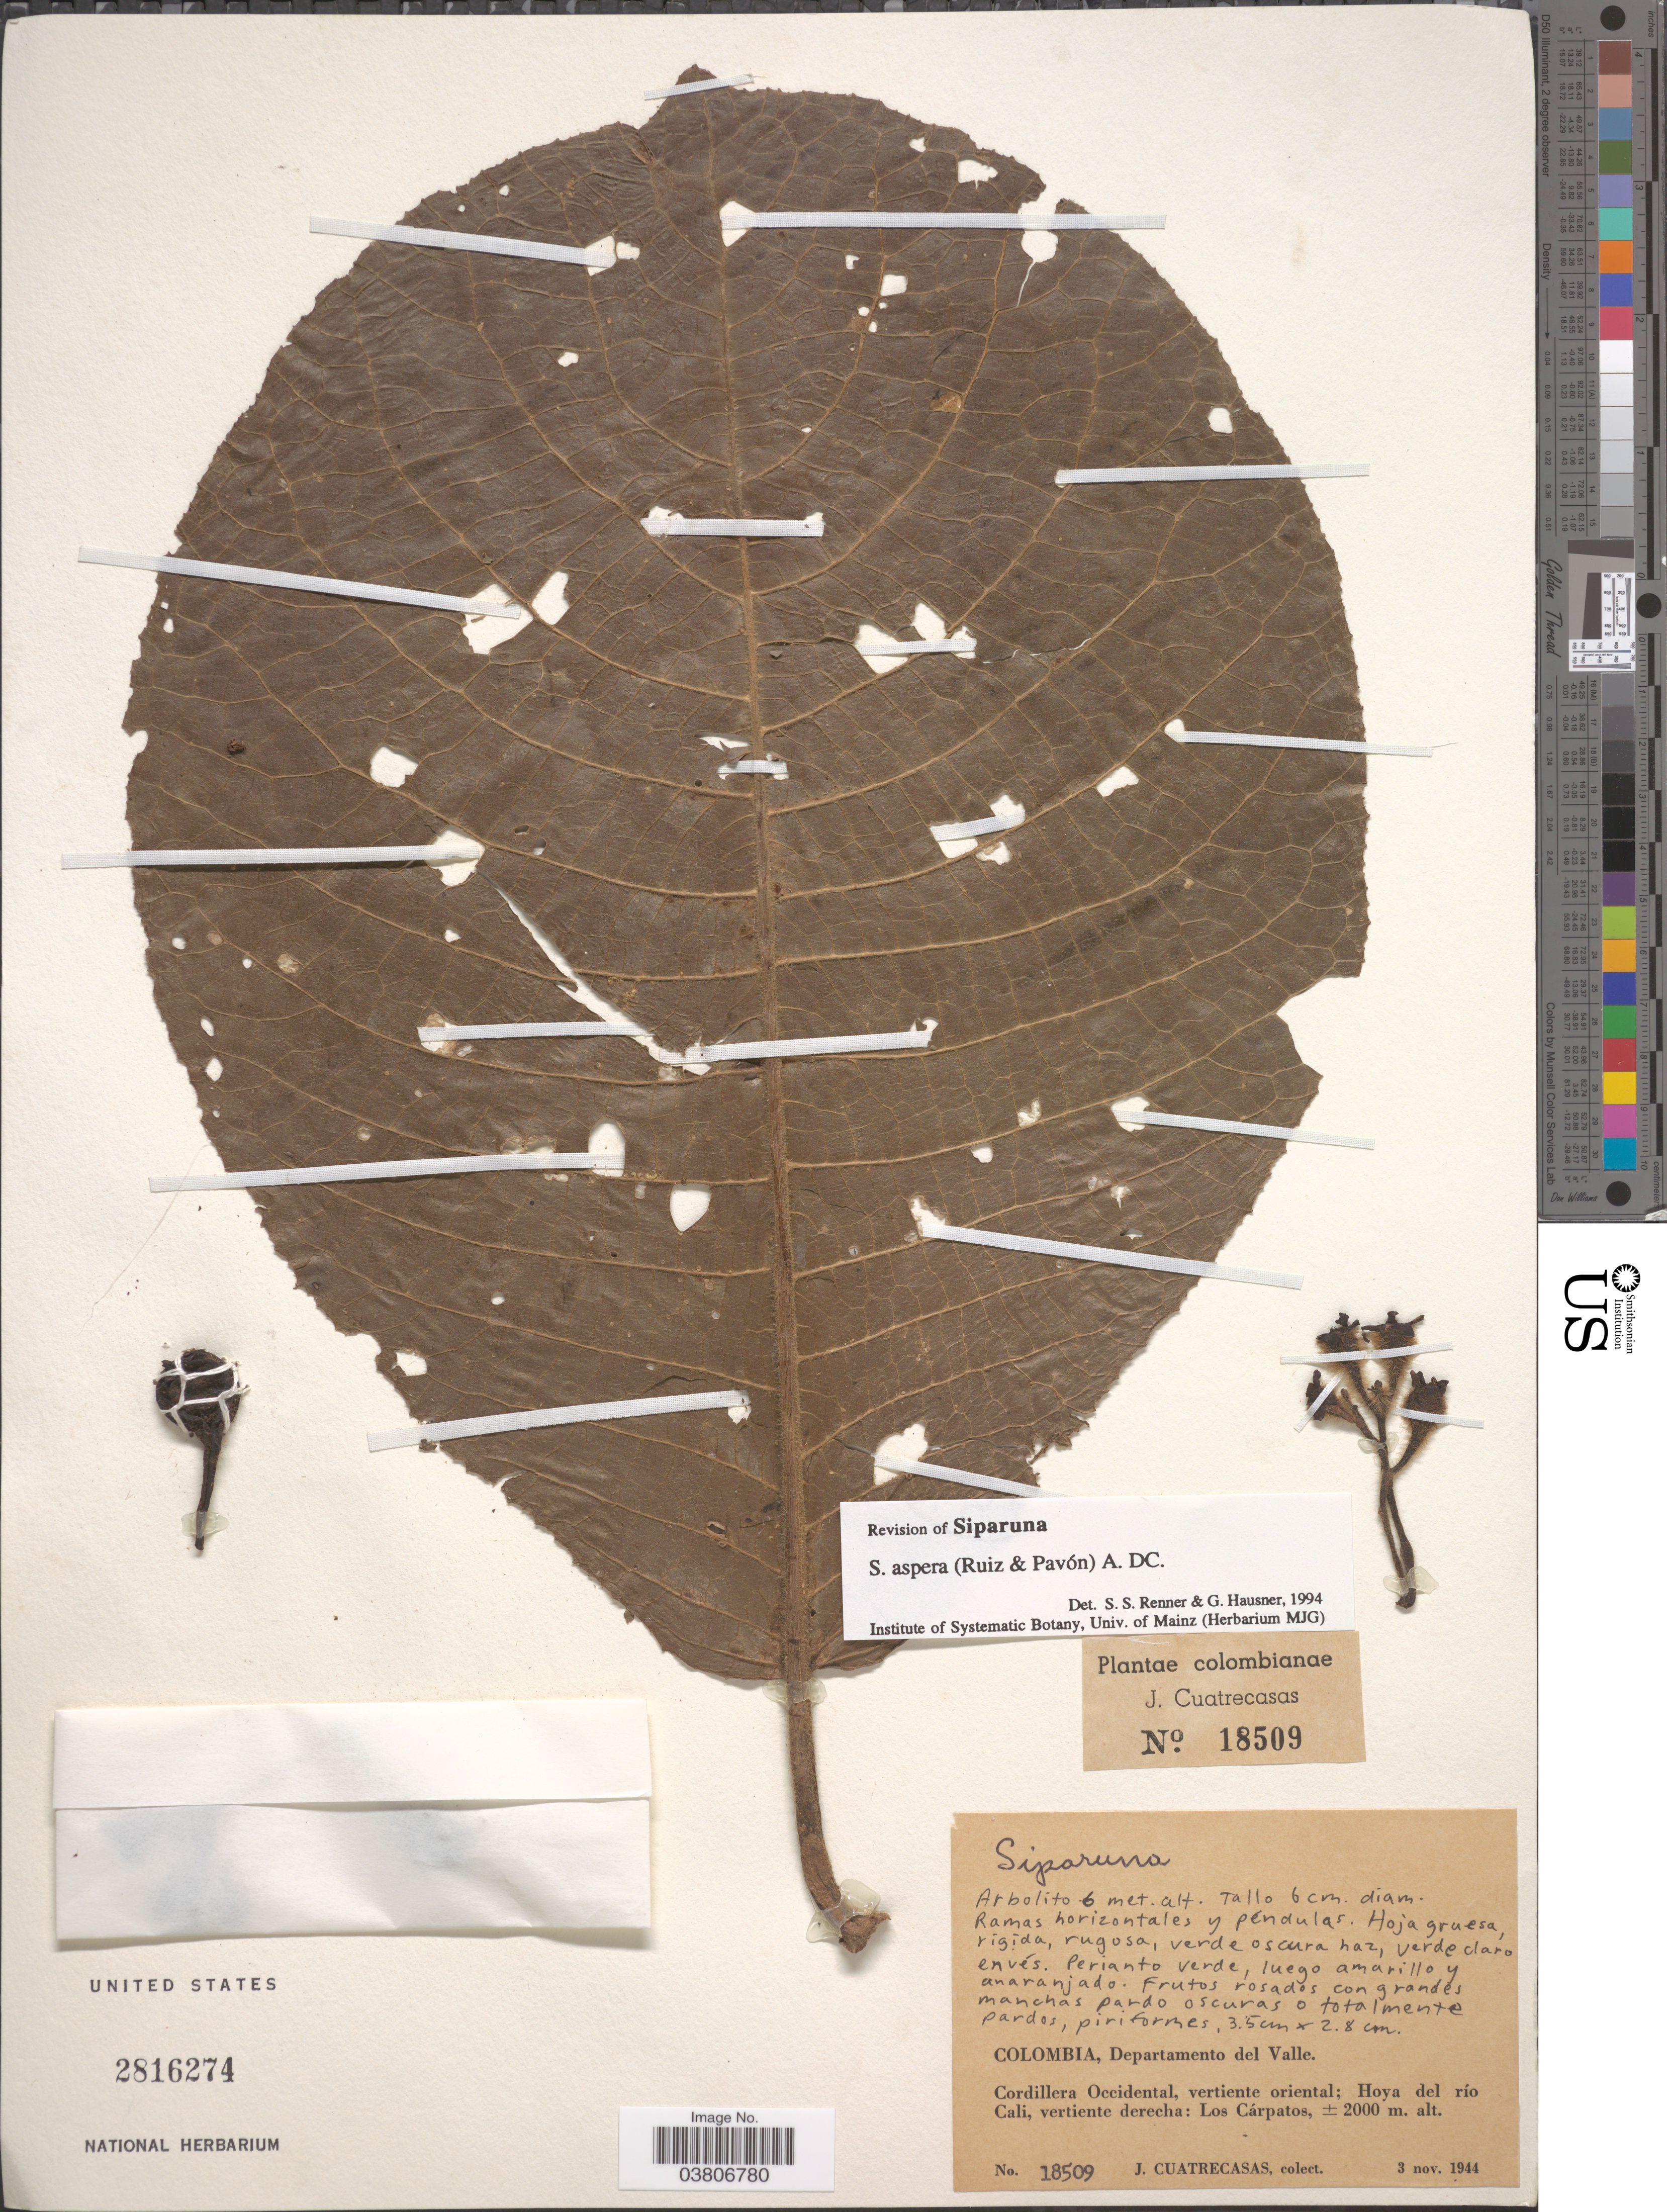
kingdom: Plantae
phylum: Tracheophyta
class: Magnoliopsida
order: Laurales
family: Siparunaceae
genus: Siparuna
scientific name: Siparuna aspera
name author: (Ruiz & Pav.) A. DC.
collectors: J. Cuatrecasas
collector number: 18509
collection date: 1944-11-03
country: Colombia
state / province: Valle del Cauca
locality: Departamento del Valle. Cordillera Occidental, vertiente oriental; Hoya del río Cali, vertiente derecha: Los Cárpatos.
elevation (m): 2000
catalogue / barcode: US 2816274